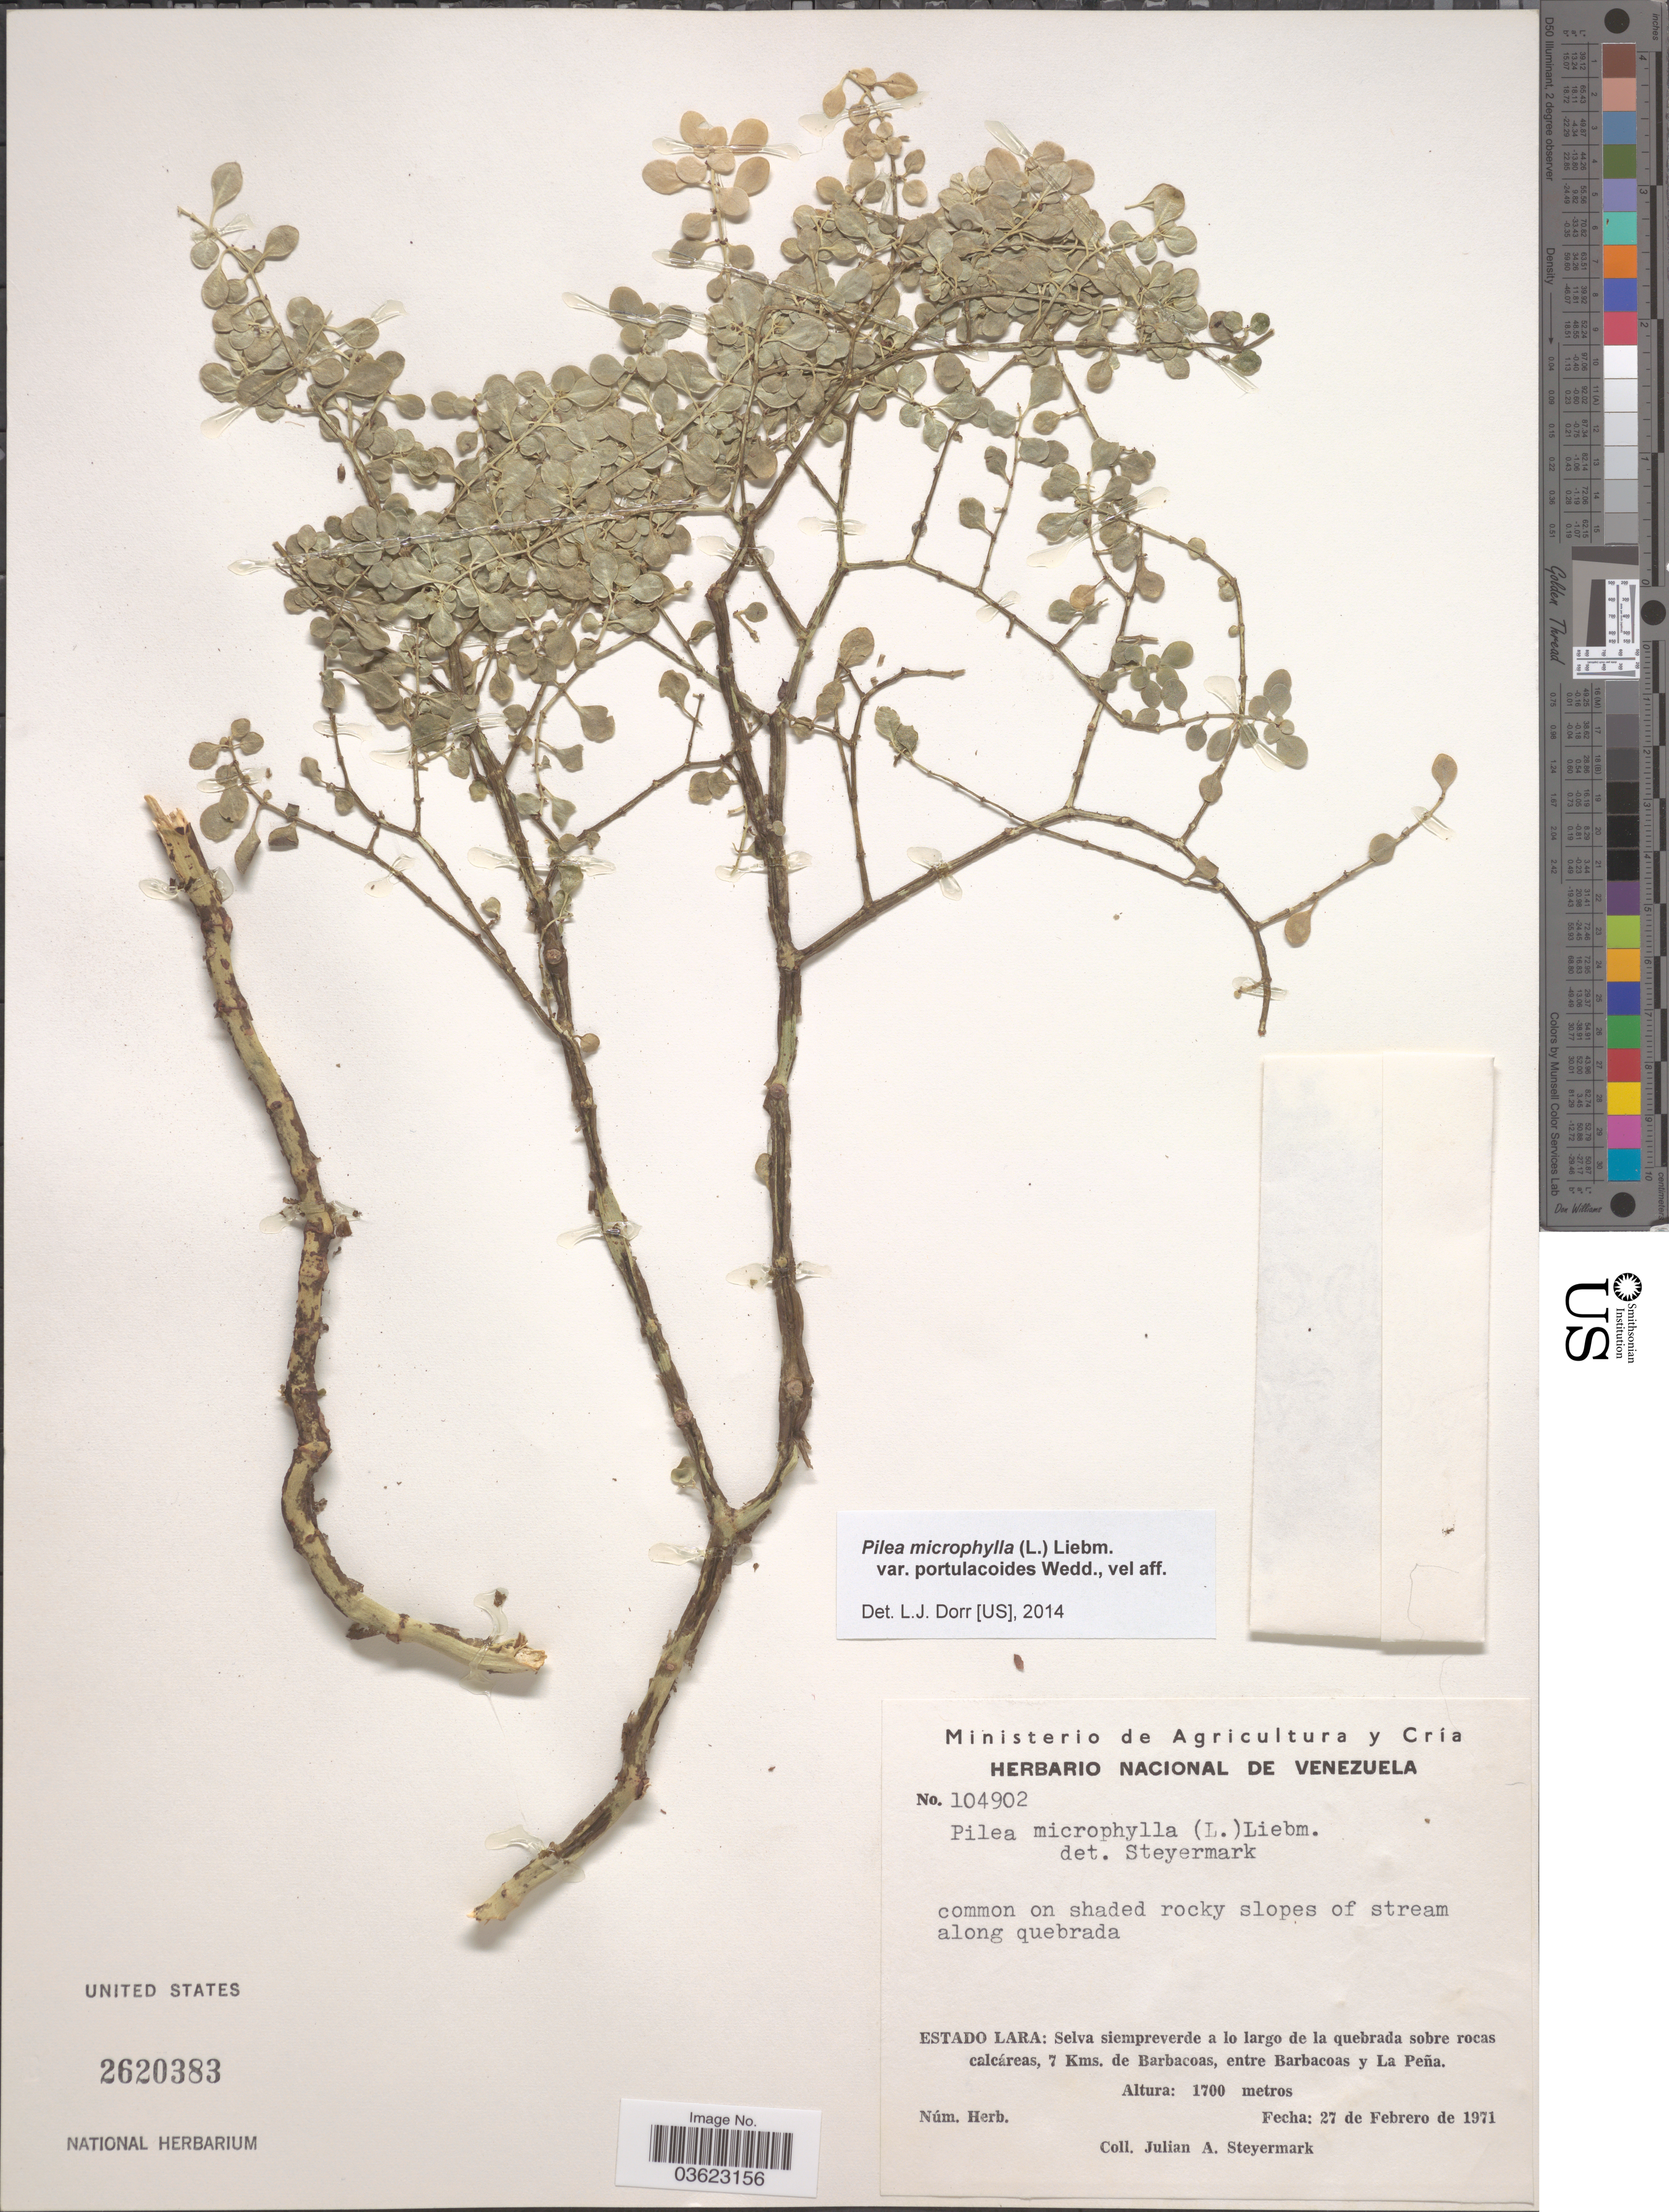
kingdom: Plantae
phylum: Tracheophyta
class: Magnoliopsida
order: Rosales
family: Urticaceae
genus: Pilea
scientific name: Pilea microphylla var. portulacoides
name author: Wedd.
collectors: J. Steyermark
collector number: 104902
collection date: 1971-02-27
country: Venezuela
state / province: Lara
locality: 7 Kms. de Barbacoas, entre Barbacoas y La Peña.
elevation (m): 1700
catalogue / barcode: US 2620383